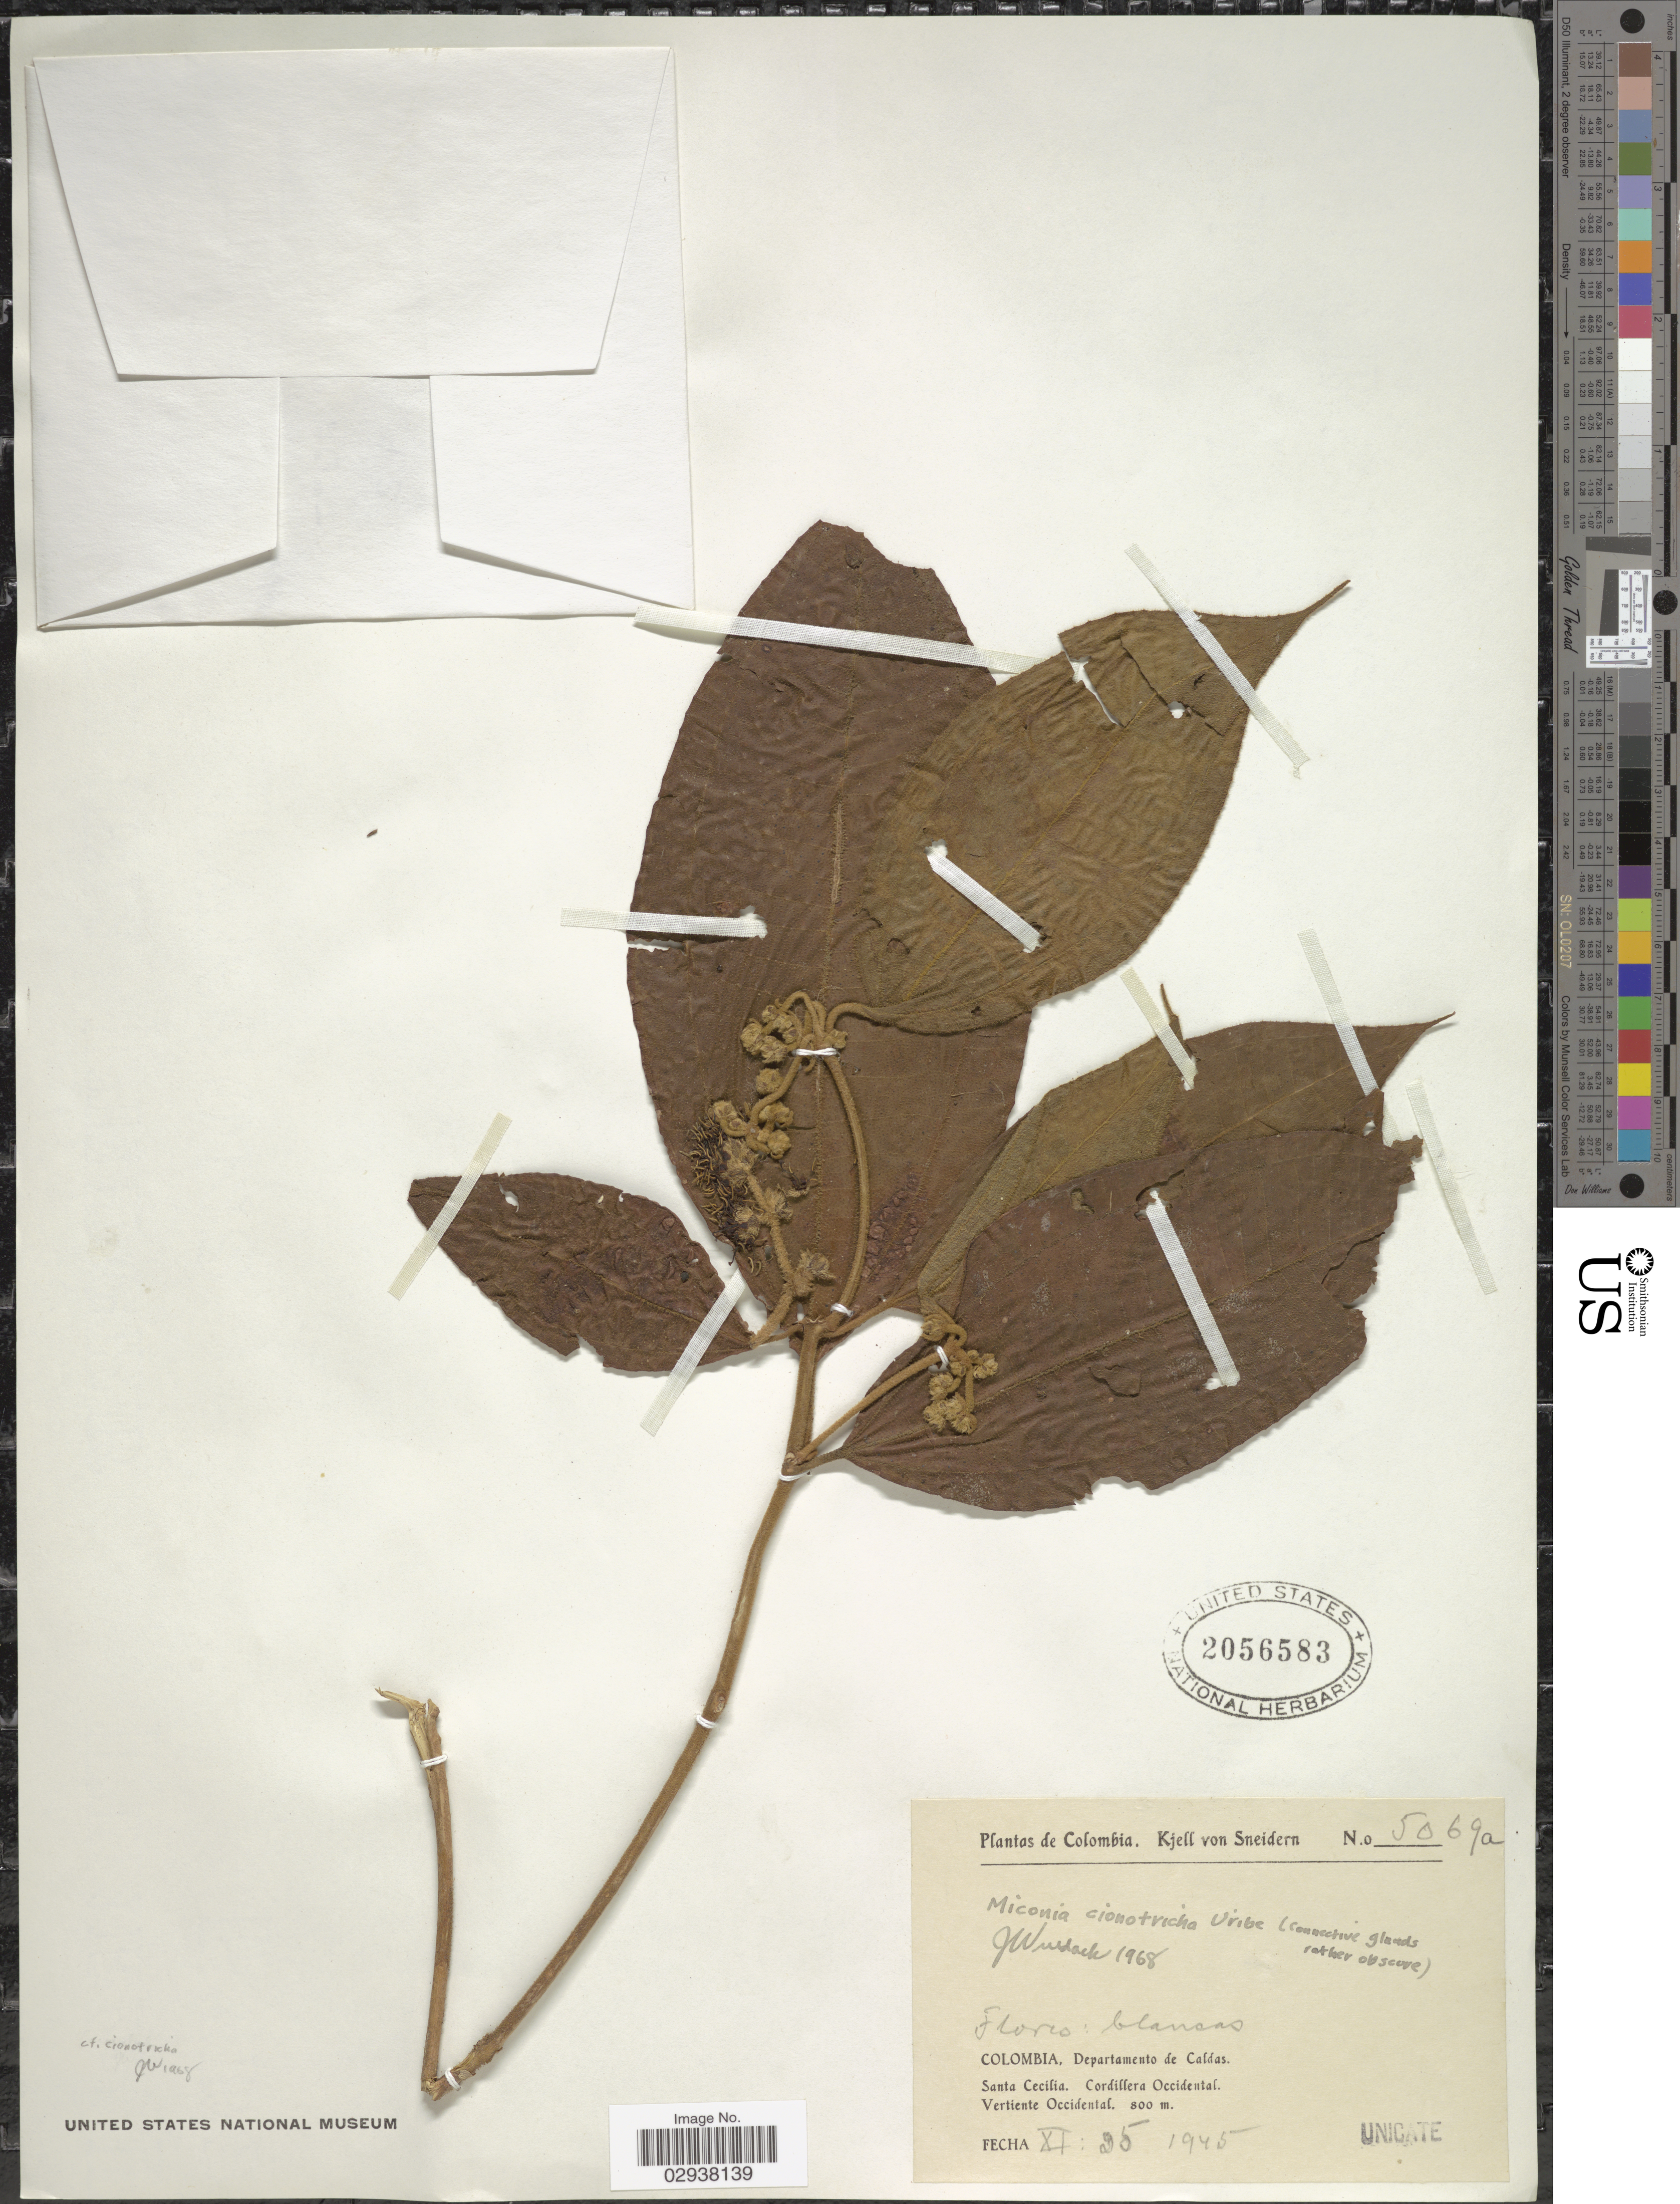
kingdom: Plantae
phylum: Tracheophyta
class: Magnoliopsida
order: Myrtales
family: Melastomataceae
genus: Miconia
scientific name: Miconia cionotricha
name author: L. Uribe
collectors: K. von Sneidern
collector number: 5069a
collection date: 1945-11-05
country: Colombia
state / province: Caldas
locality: Departamento de Caldas. Santa Cecilia. Cordillera Occidental. Vertiente Occidental.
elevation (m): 800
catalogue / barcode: US 2056583